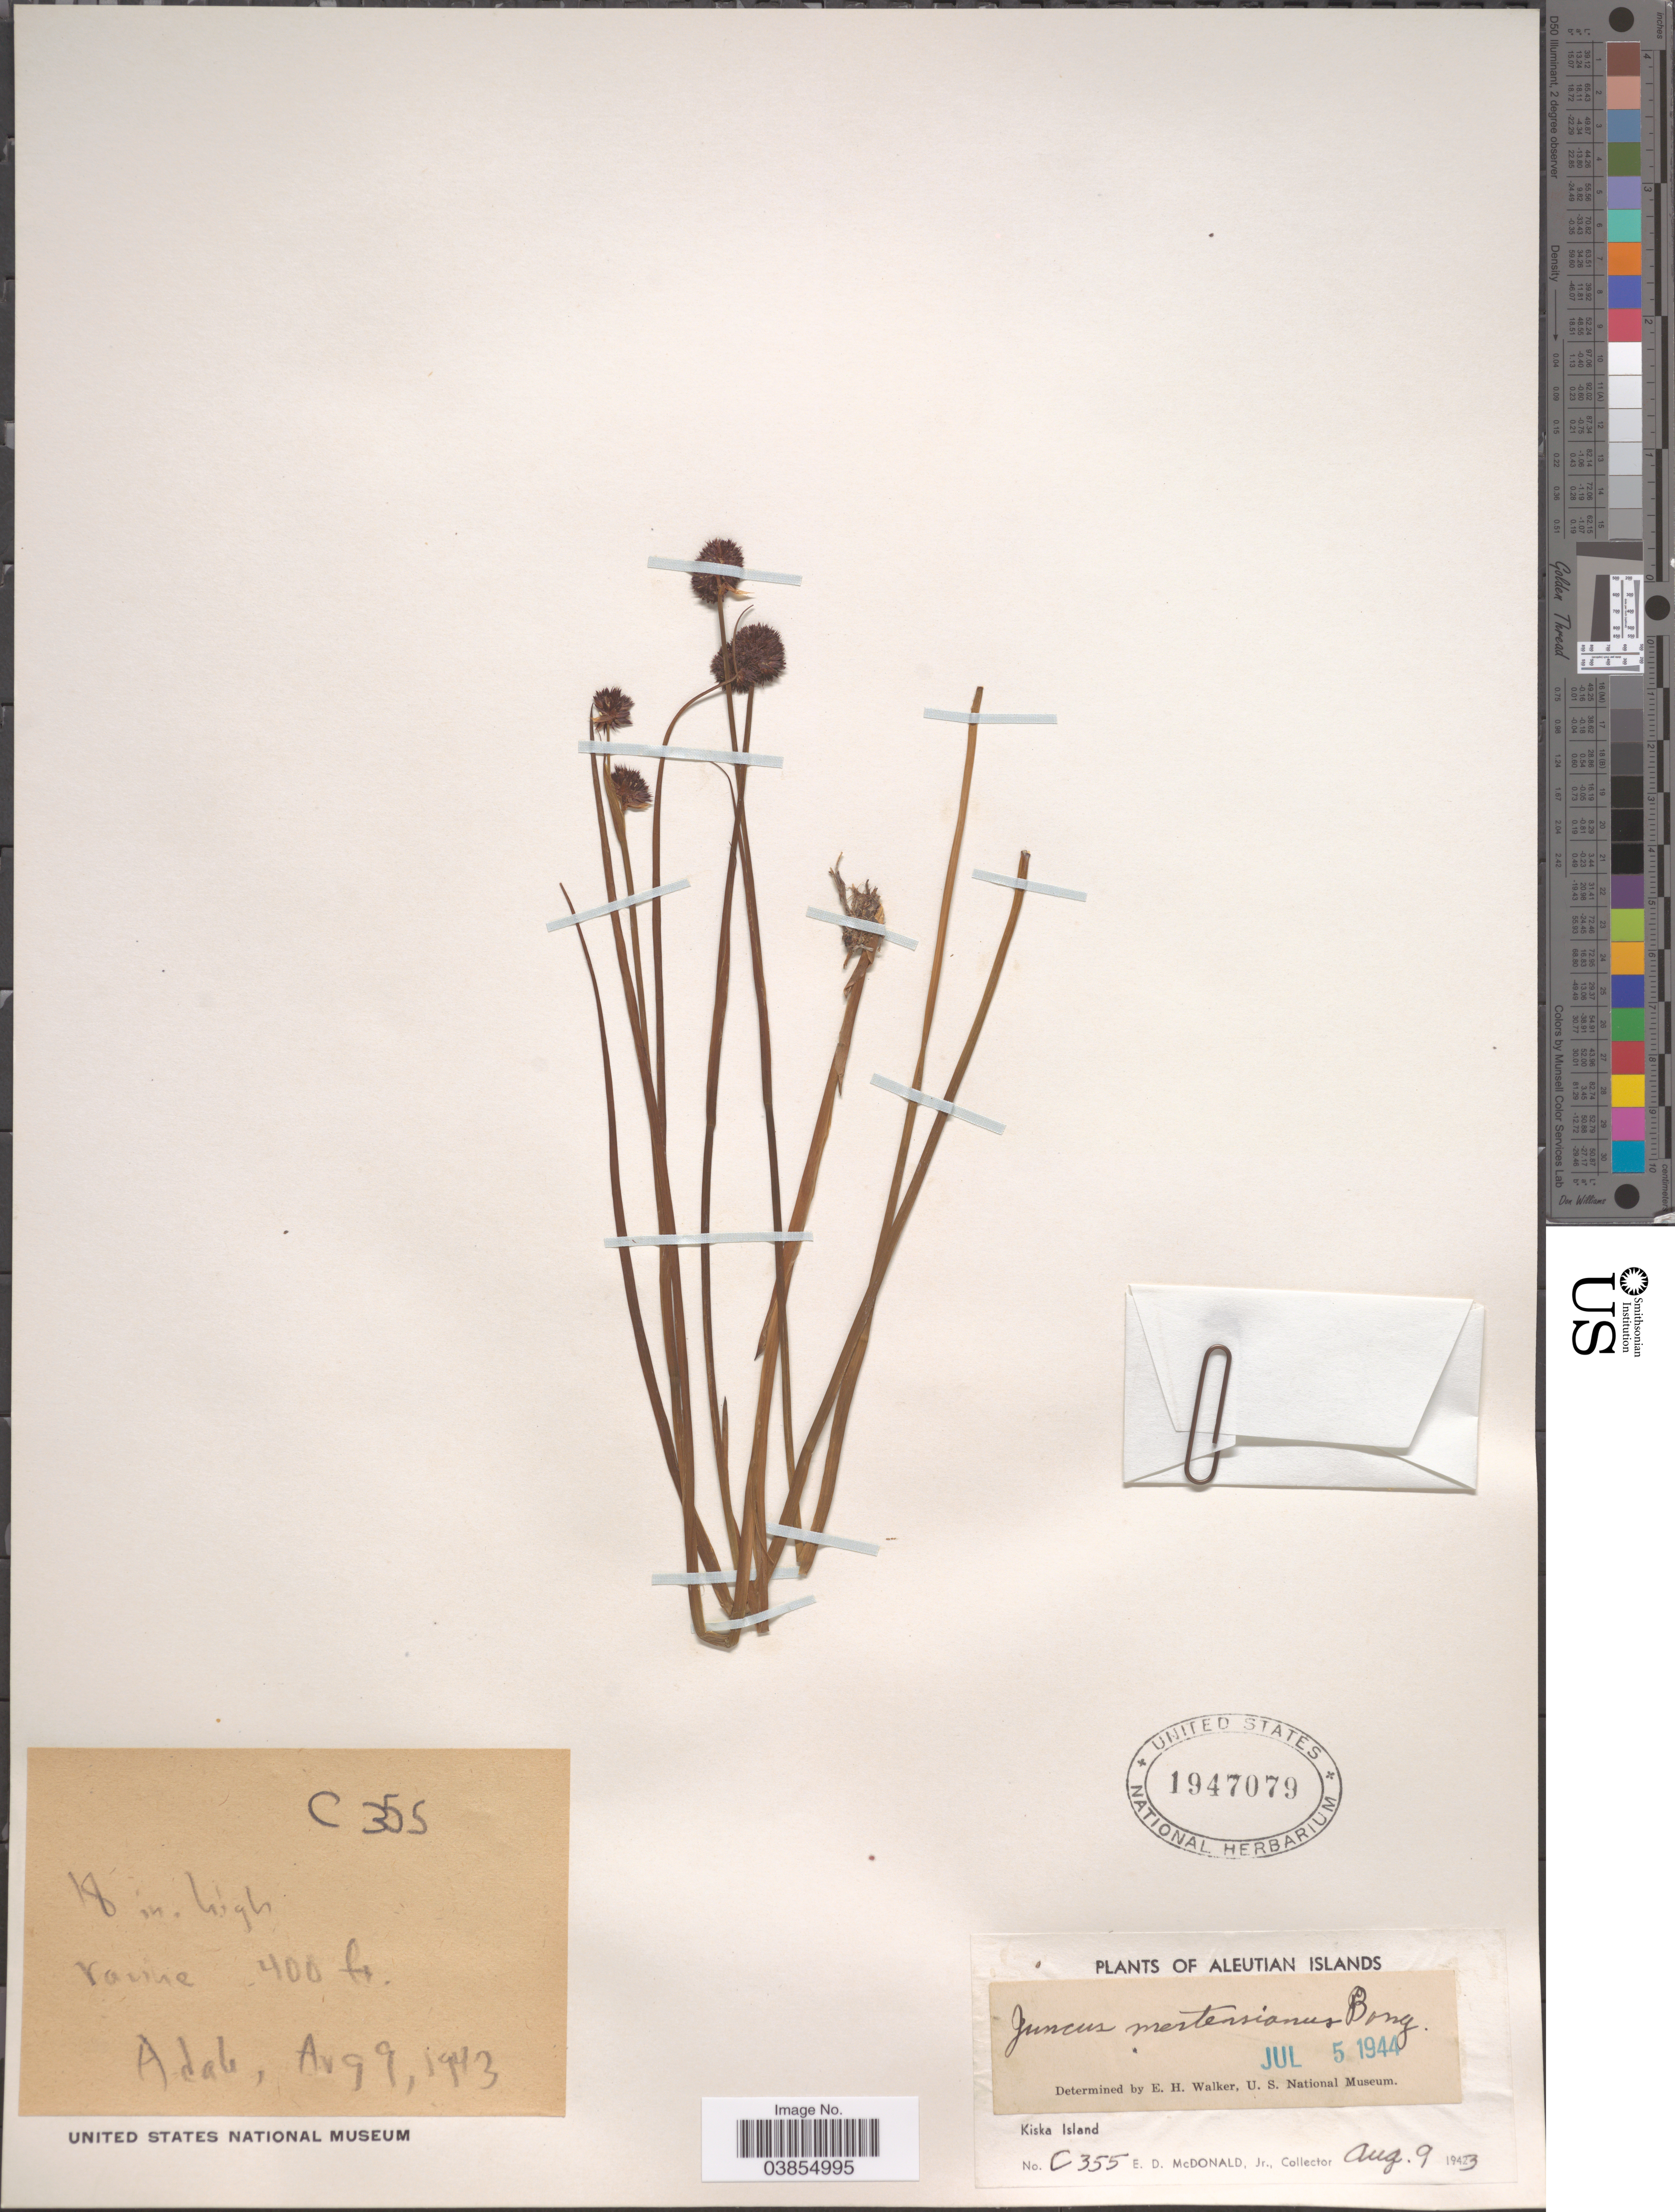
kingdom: Plantae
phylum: Tracheophyta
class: Liliopsida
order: Poales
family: Juncaceae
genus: Juncus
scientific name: Juncus mertensianus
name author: Bong.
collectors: E. D. McDonald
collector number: C355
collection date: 1943-08-09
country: United States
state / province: Alaska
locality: Aleutian Islands. Kiska Island. Ravine. Adak.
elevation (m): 122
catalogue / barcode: US 1947079